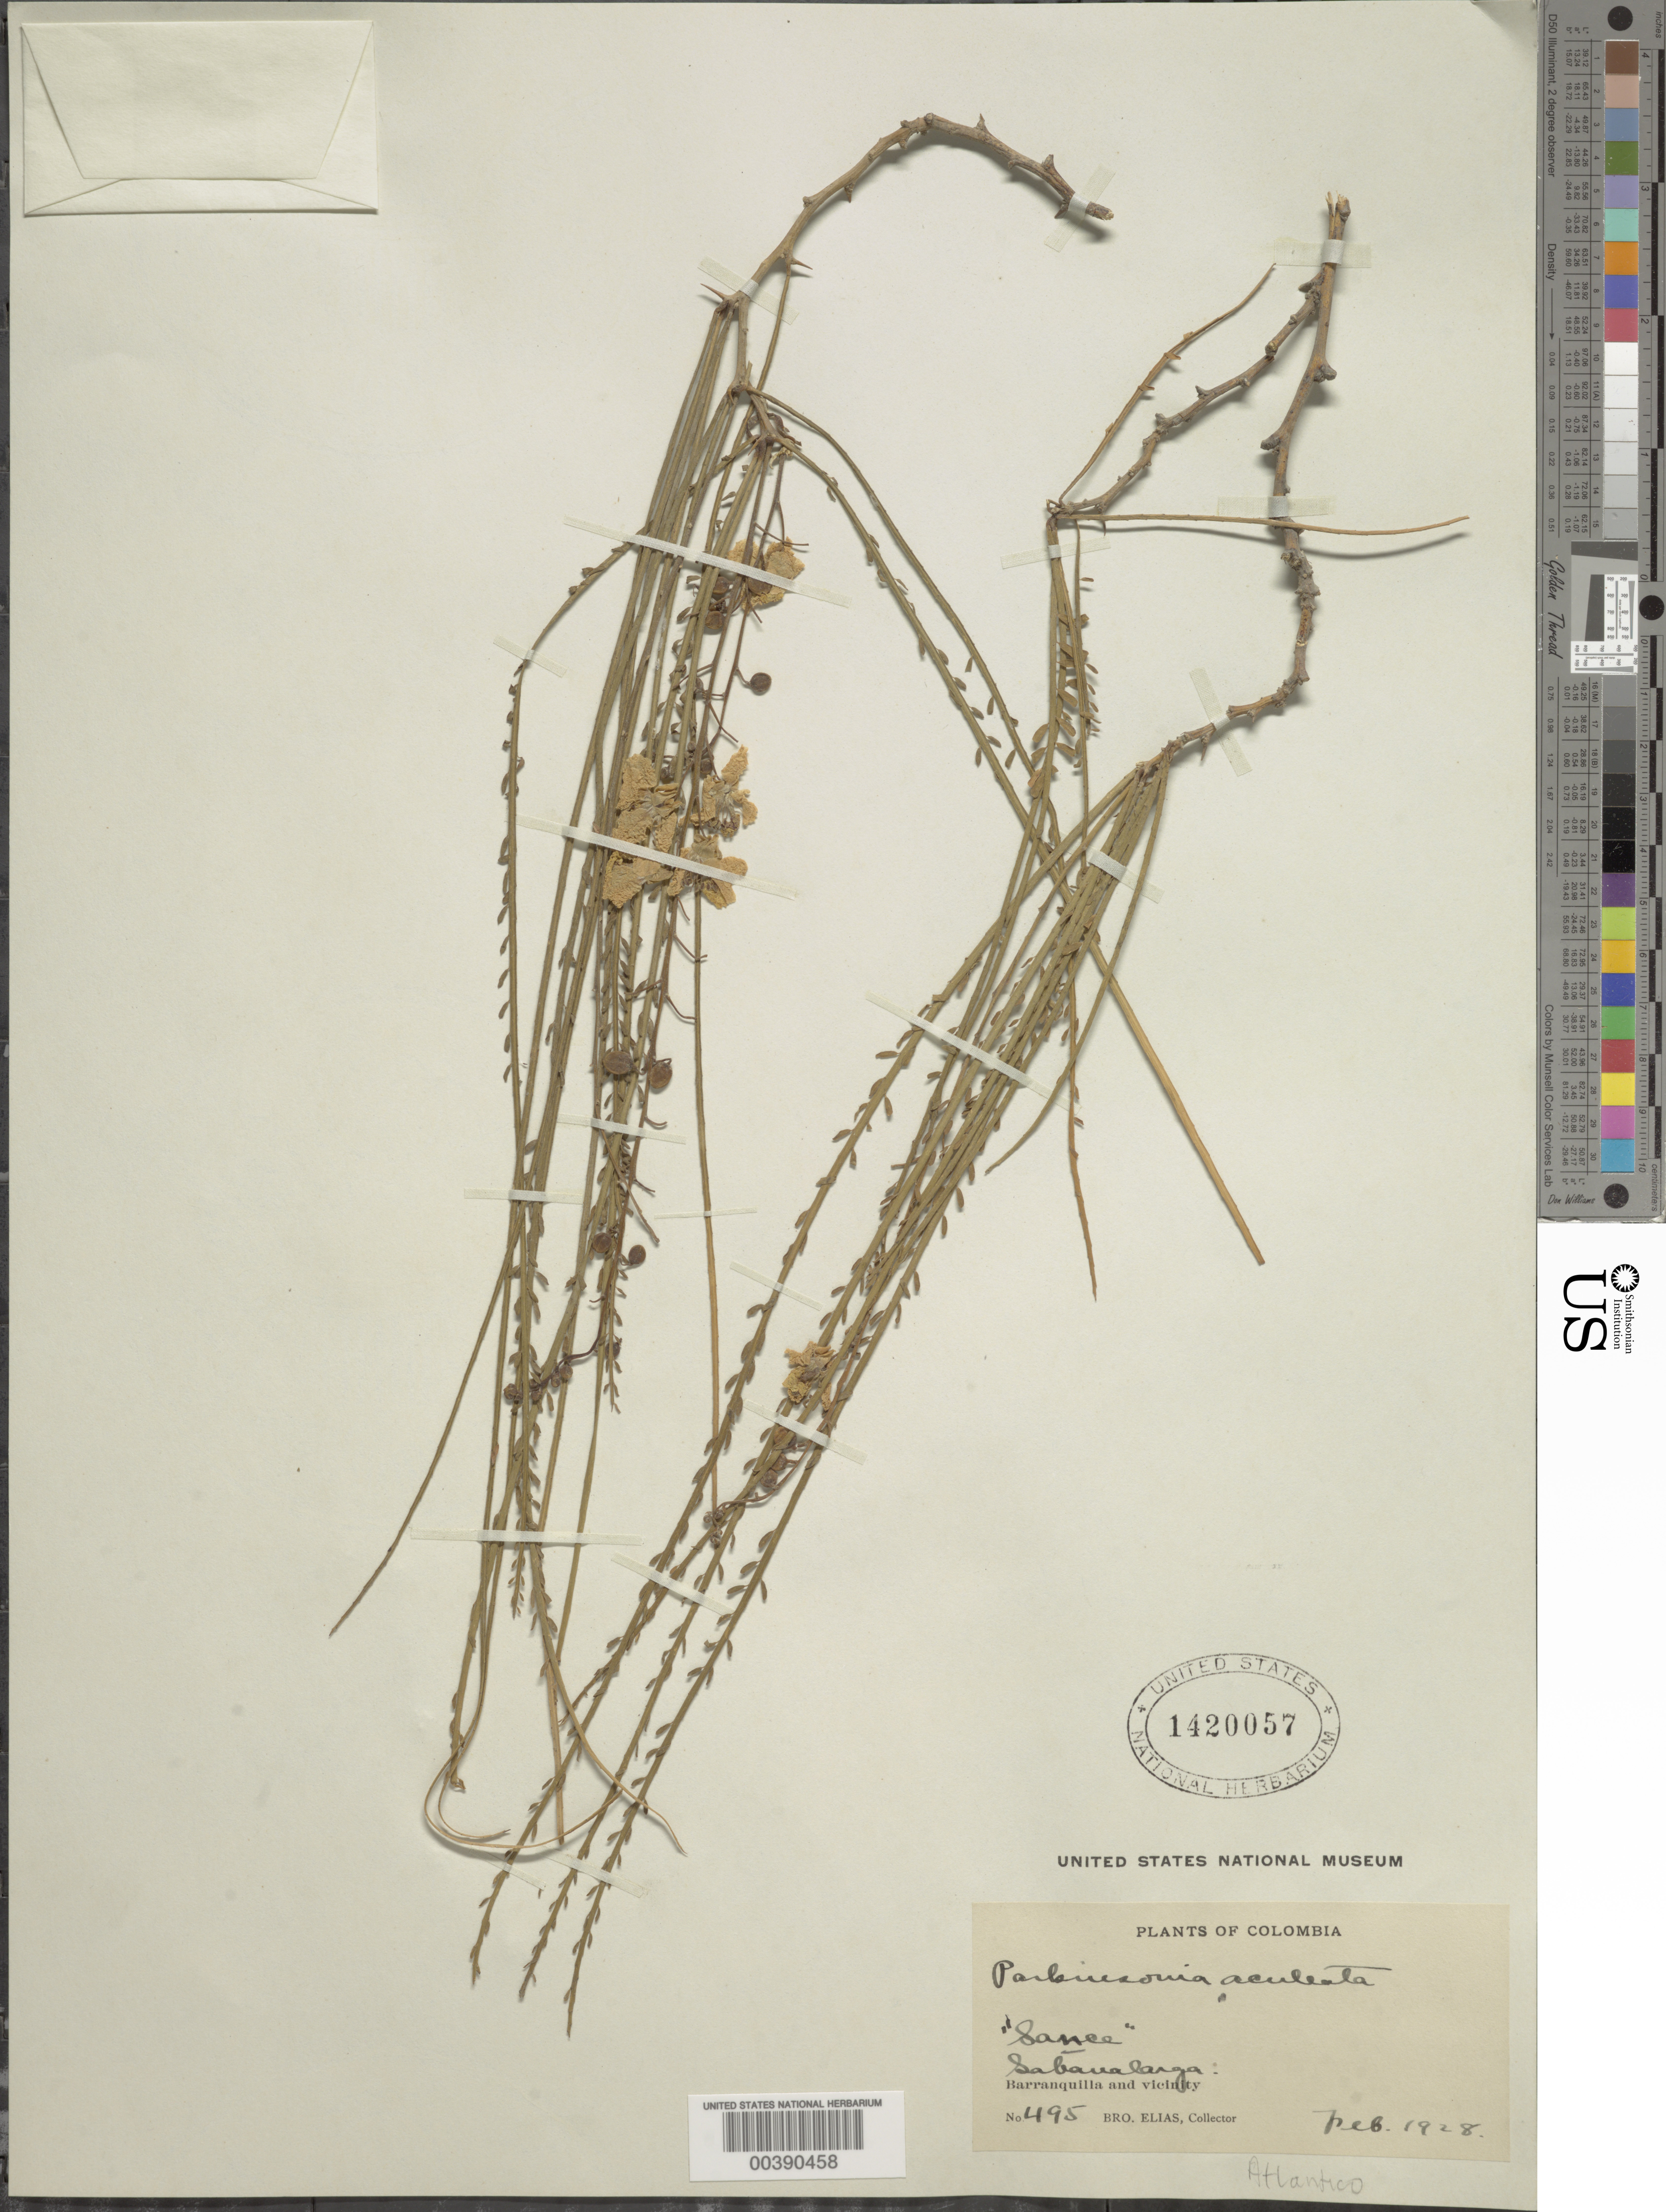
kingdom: Plantae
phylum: Tracheophyta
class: Magnoliopsida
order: Fabales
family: Fabaceae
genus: Parkinsonia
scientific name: Parkinsonia aculeata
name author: L.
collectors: Bro. Elias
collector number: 495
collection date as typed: Feb 1928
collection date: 1928-02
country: Colombia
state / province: Atlántico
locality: Sabanalarga; Barranquilla and vicinity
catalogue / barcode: US 1420057